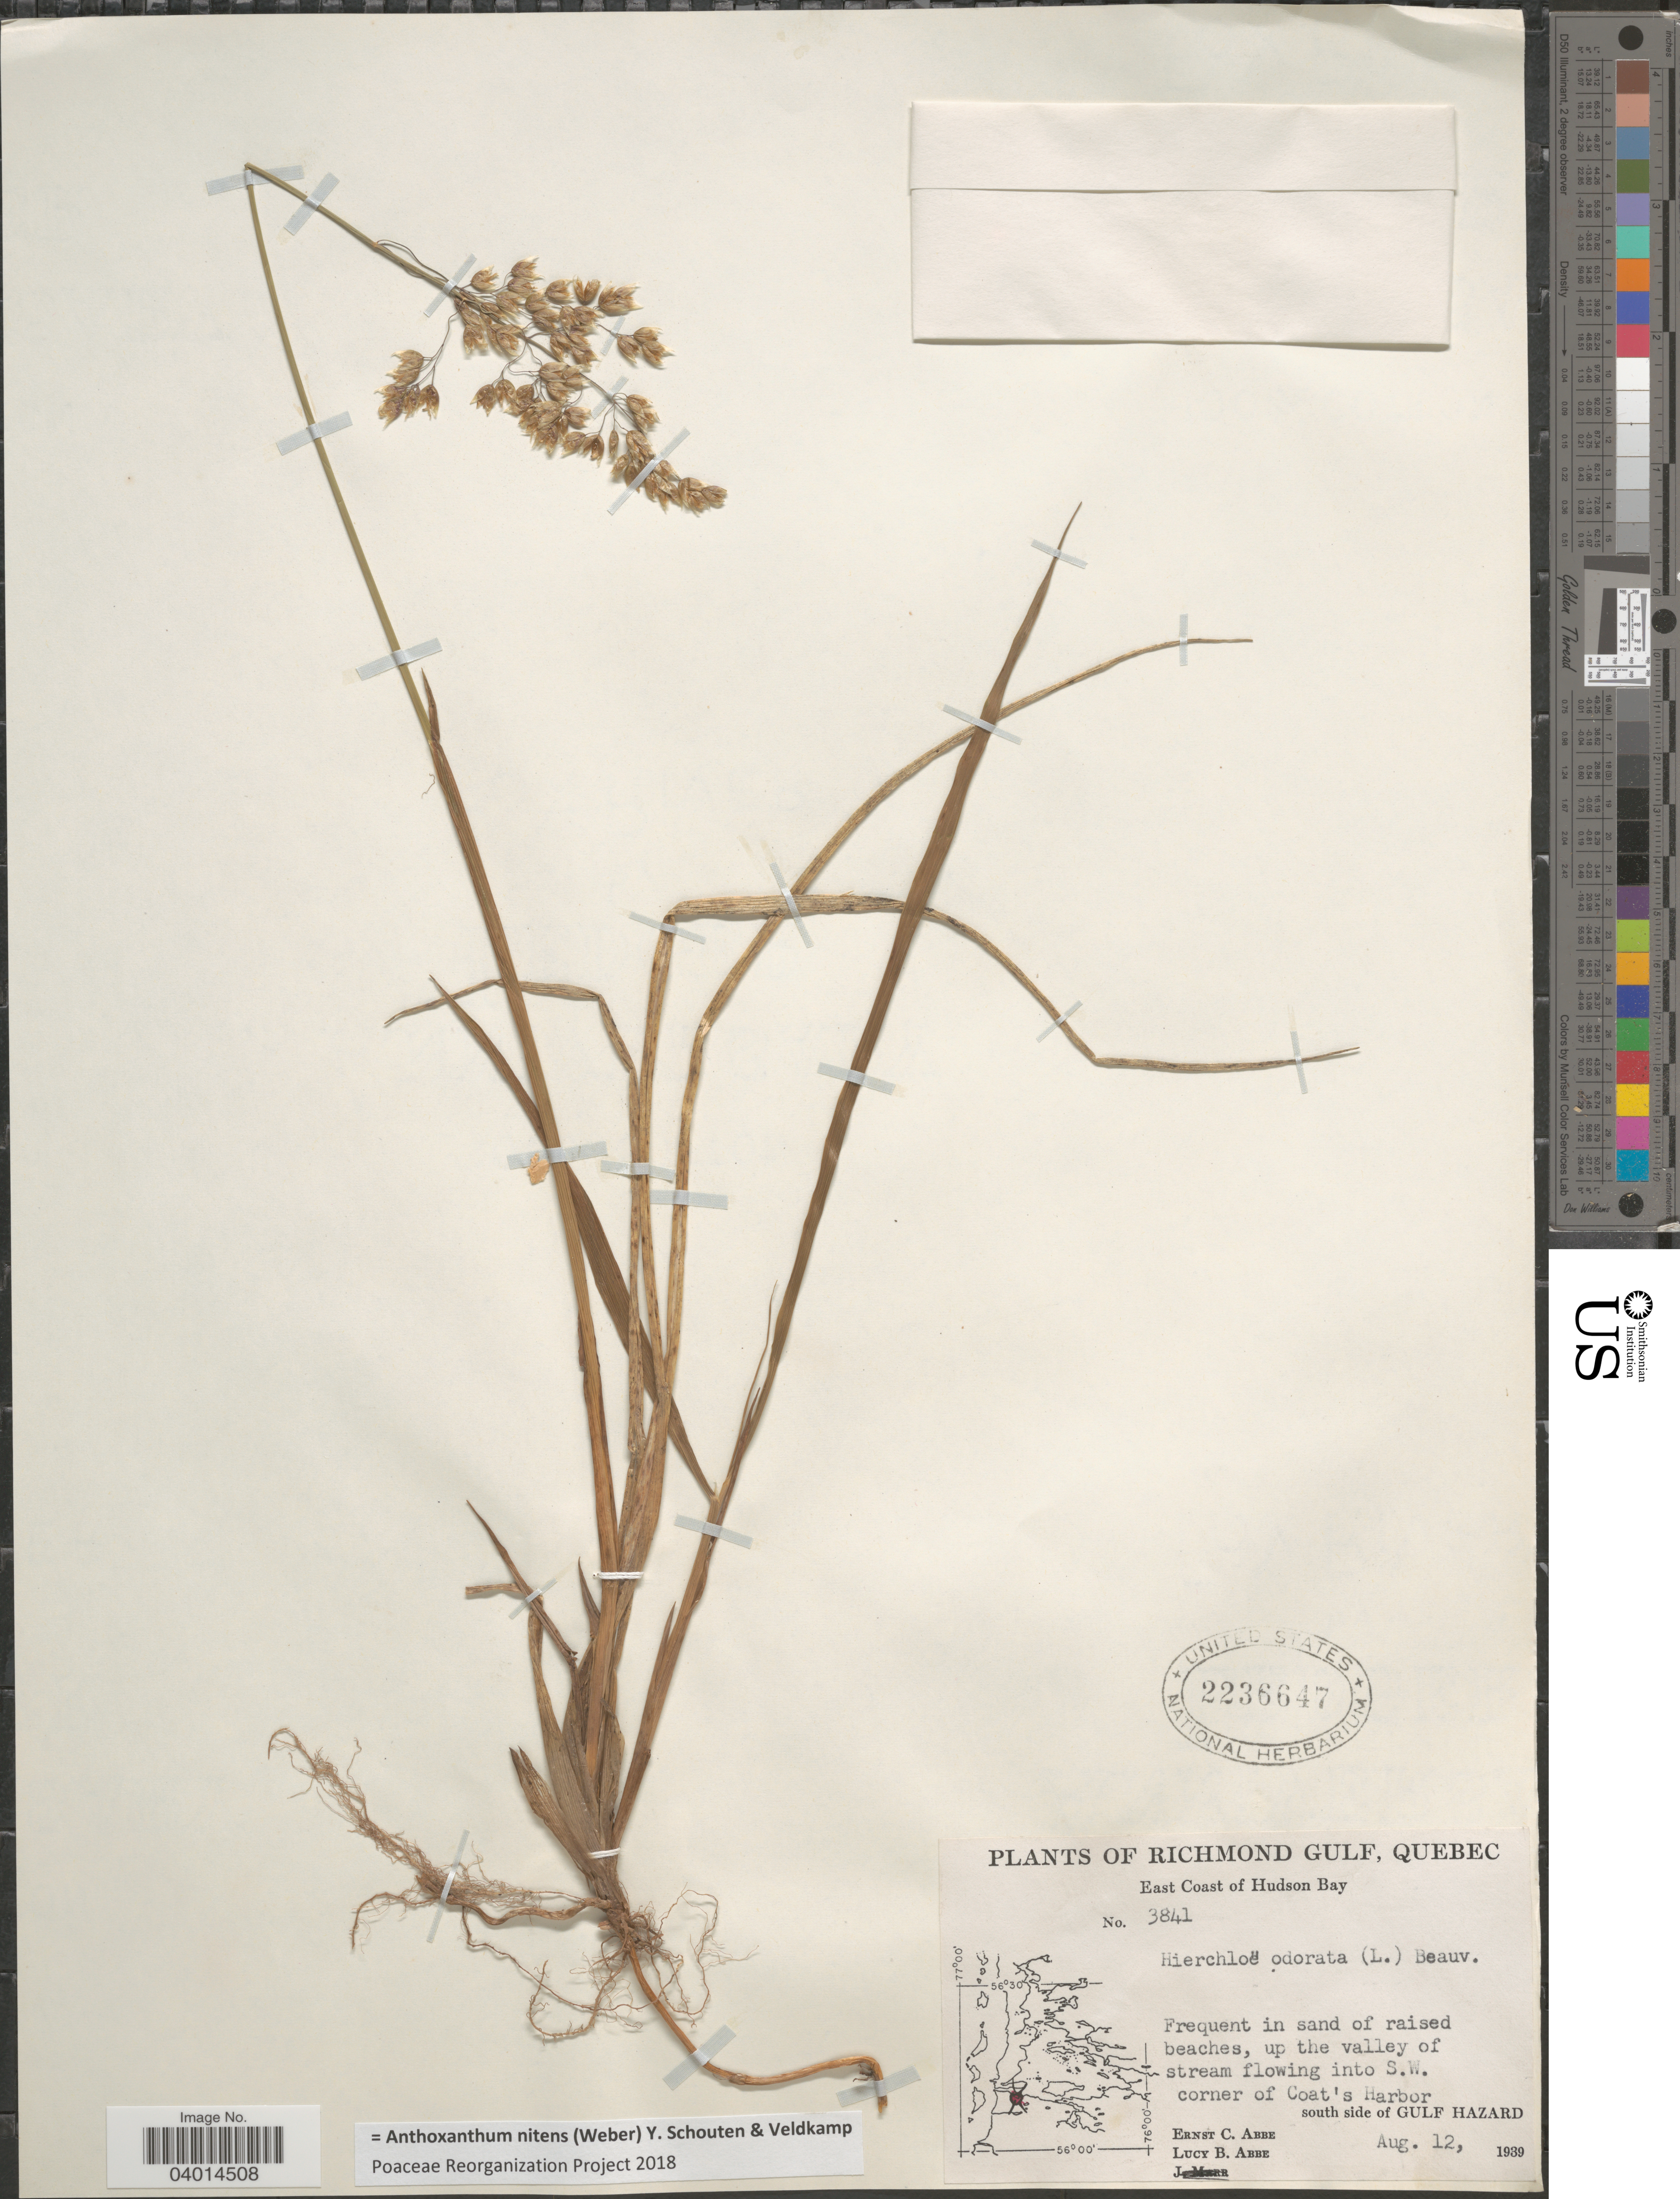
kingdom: Plantae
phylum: Tracheophyta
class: Liliopsida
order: Poales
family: Poaceae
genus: Anthoxanthum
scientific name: Anthoxanthum nitens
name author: (G.H. Weber) R.T.A. Schouten & Veldkamp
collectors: E. C. Abbe & L. B. Abbe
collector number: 3841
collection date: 1939-08-12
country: Canada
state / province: Quebec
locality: Richmond Gulf. East Coast of Hudson Bay. Up the valley of stream flowing into S.W. corner of Coat's Harbor. South side of Gulf Hazard.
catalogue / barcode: US 2236647